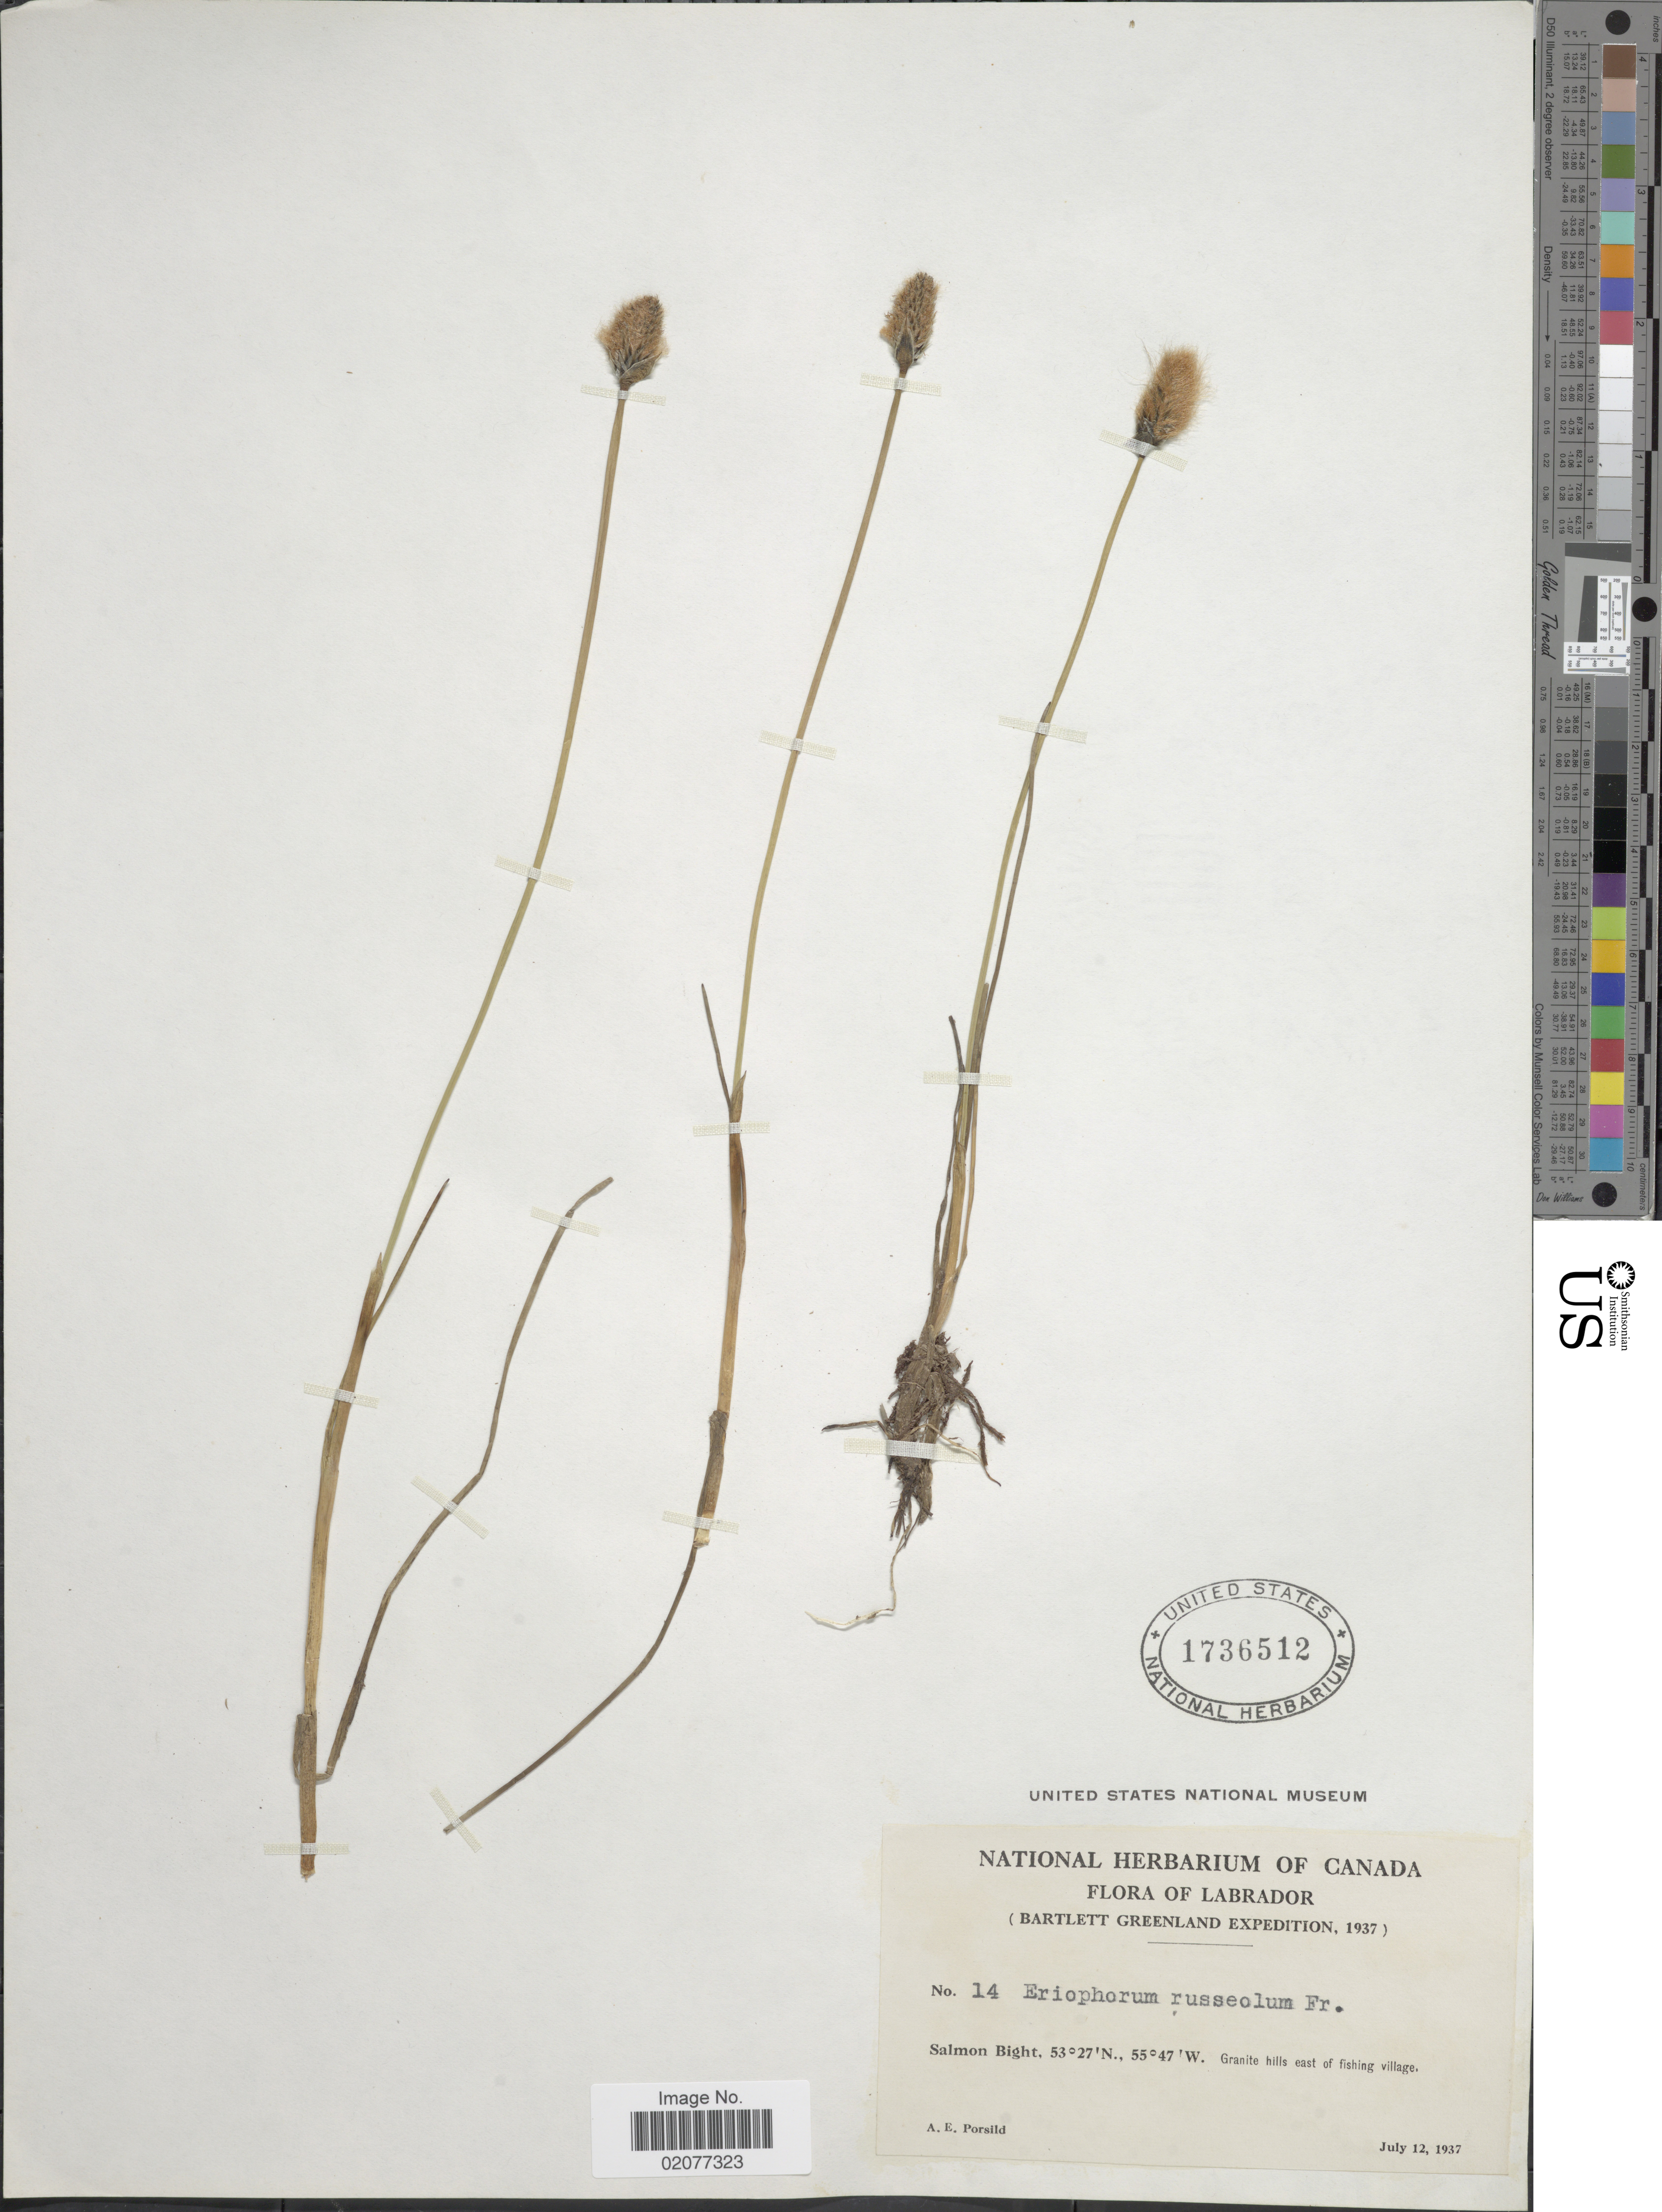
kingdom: Plantae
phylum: Tracheophyta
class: Liliopsida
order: Poales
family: Cyperaceae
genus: Eriophorum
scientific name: Eriophorum chamissonis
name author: C.A. Mey.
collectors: A. E. Porsild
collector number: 14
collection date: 1937-07-12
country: Canada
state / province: Newfoundland and Labrador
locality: Labrador, Greenland. Salmon Bight. Granite hills east of fishing village.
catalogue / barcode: US 1736512